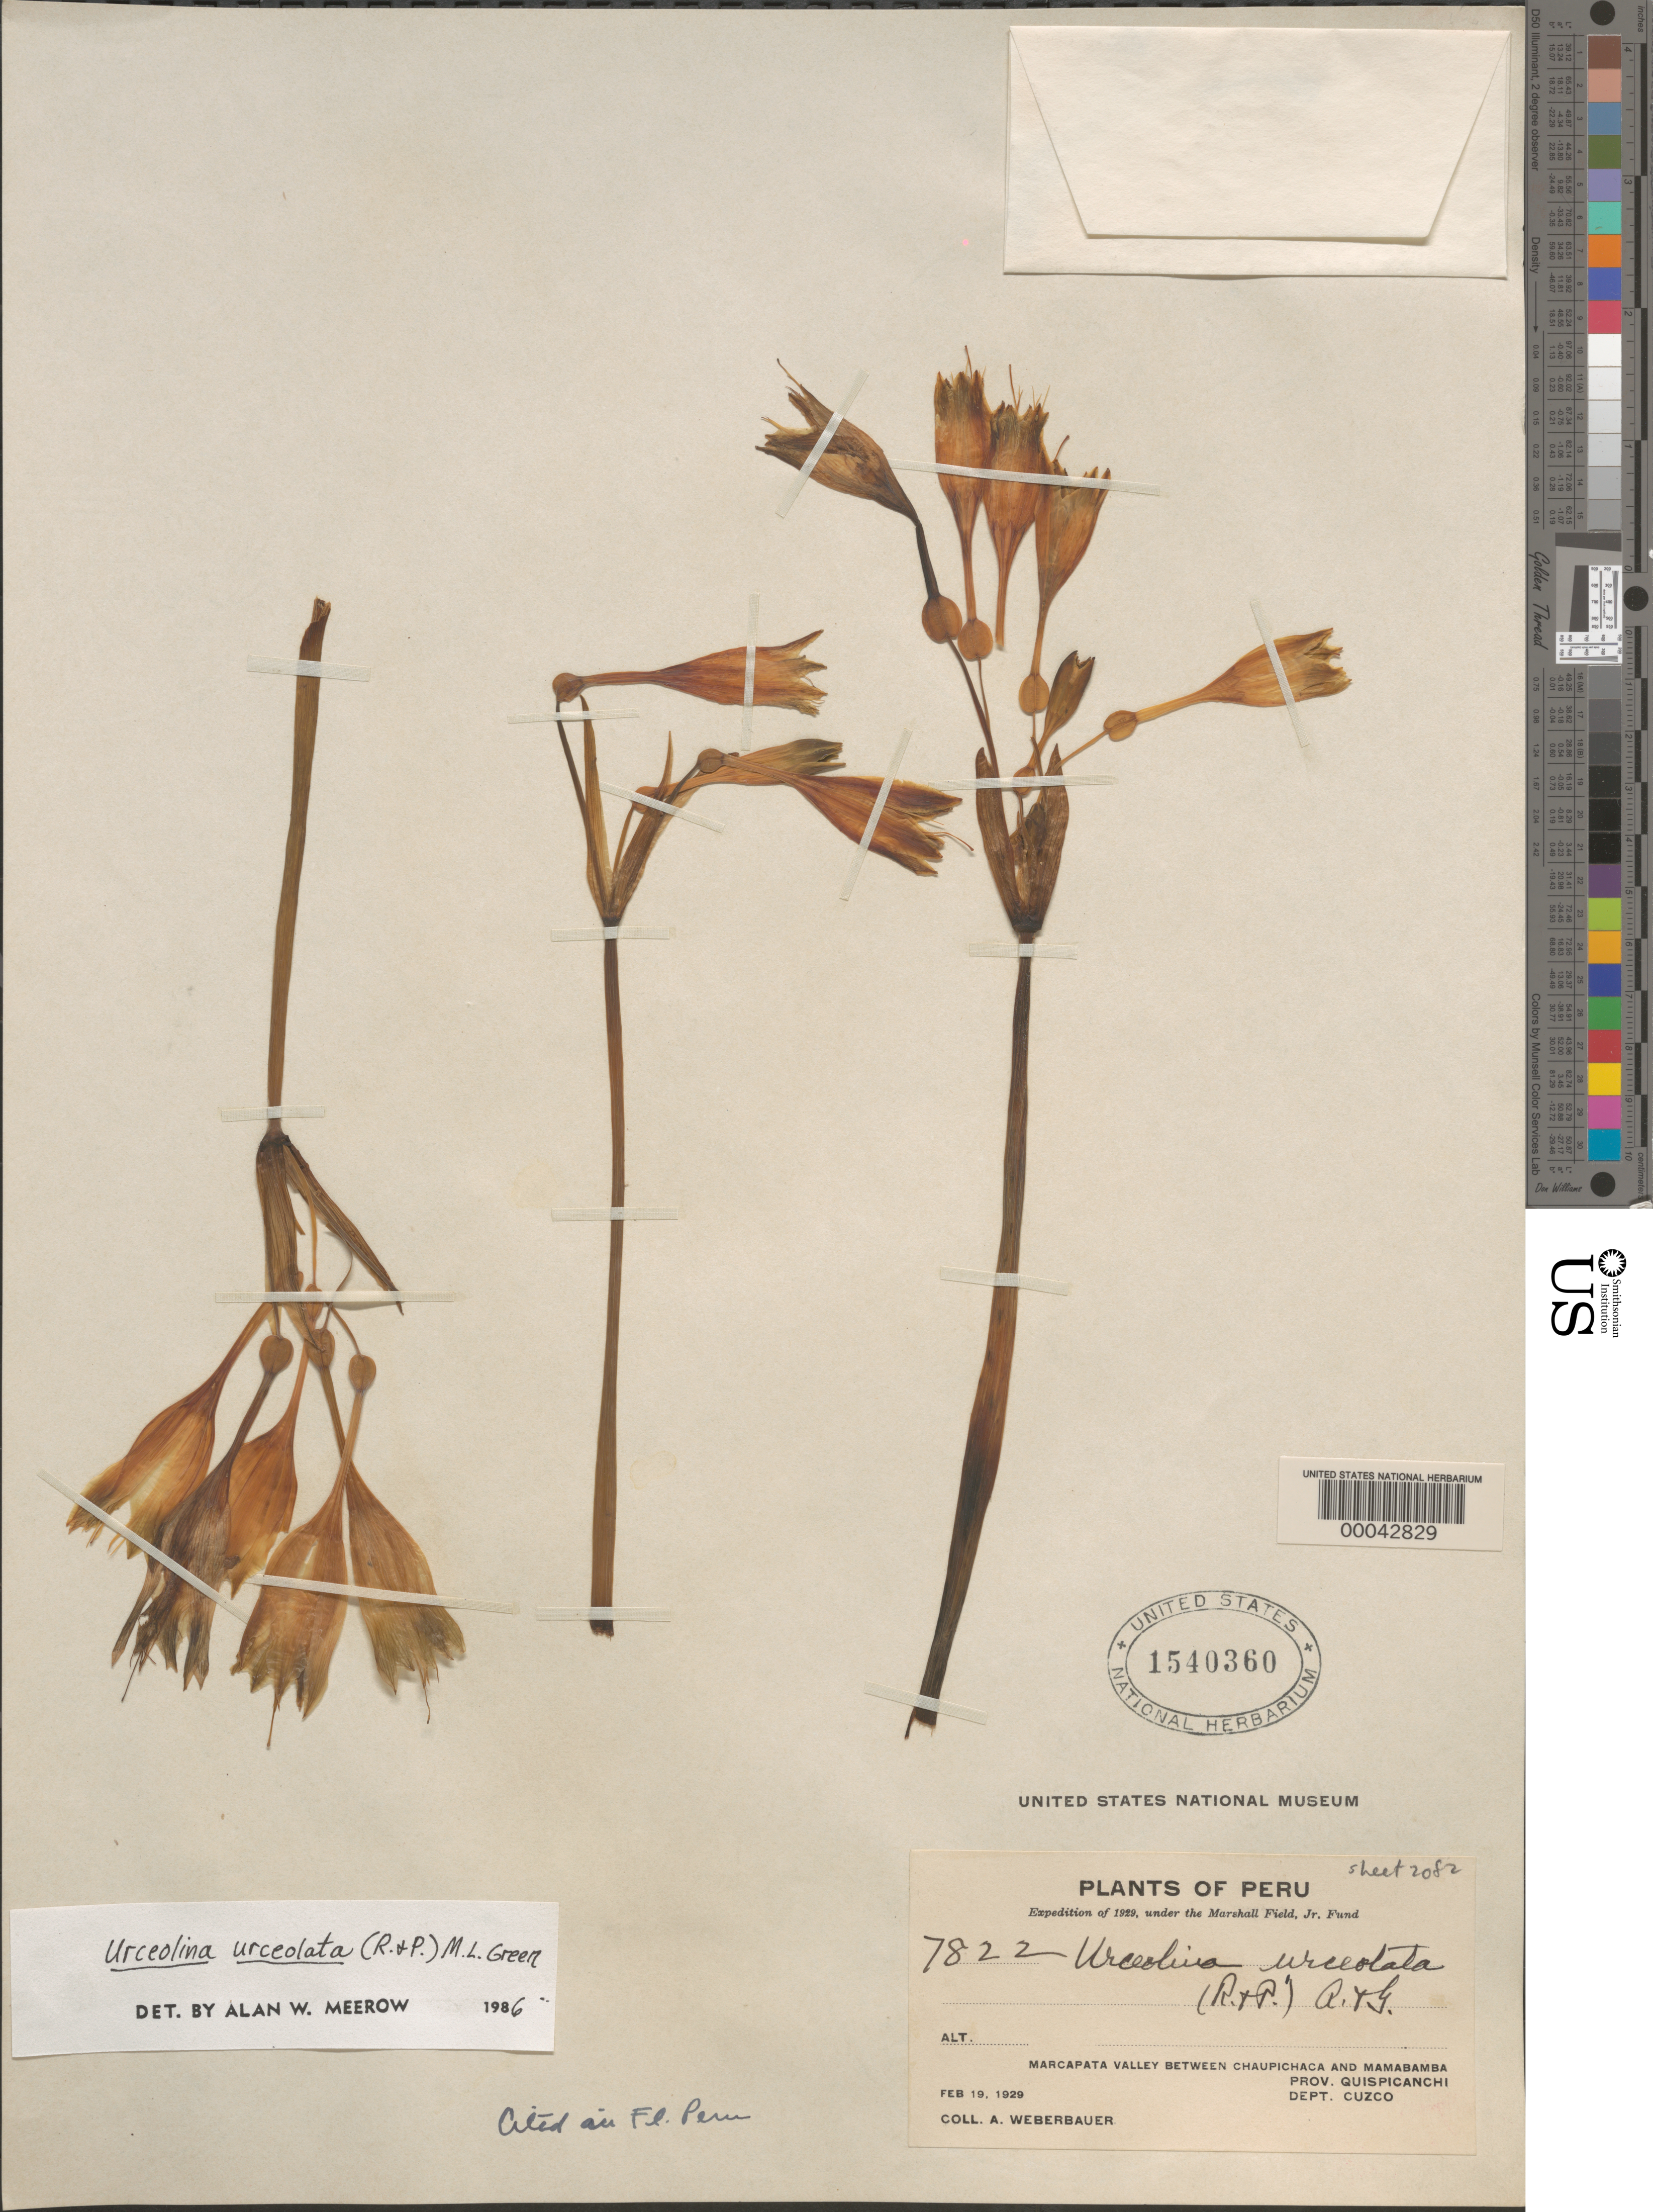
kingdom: Plantae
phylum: Tracheophyta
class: Liliopsida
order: Asparagales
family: Amaryllidaceae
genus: Urceolina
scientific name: Urceolina urceolata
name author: (Ruiz & Pav.) Asch.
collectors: A. Weberbauer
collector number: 7822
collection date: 1929-02-19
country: Peru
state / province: Cusco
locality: Marcapata Valley between Chaupichaca and Mamabamba. Prov. Quispicanchi Dept. Cuzco.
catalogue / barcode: US 1540360